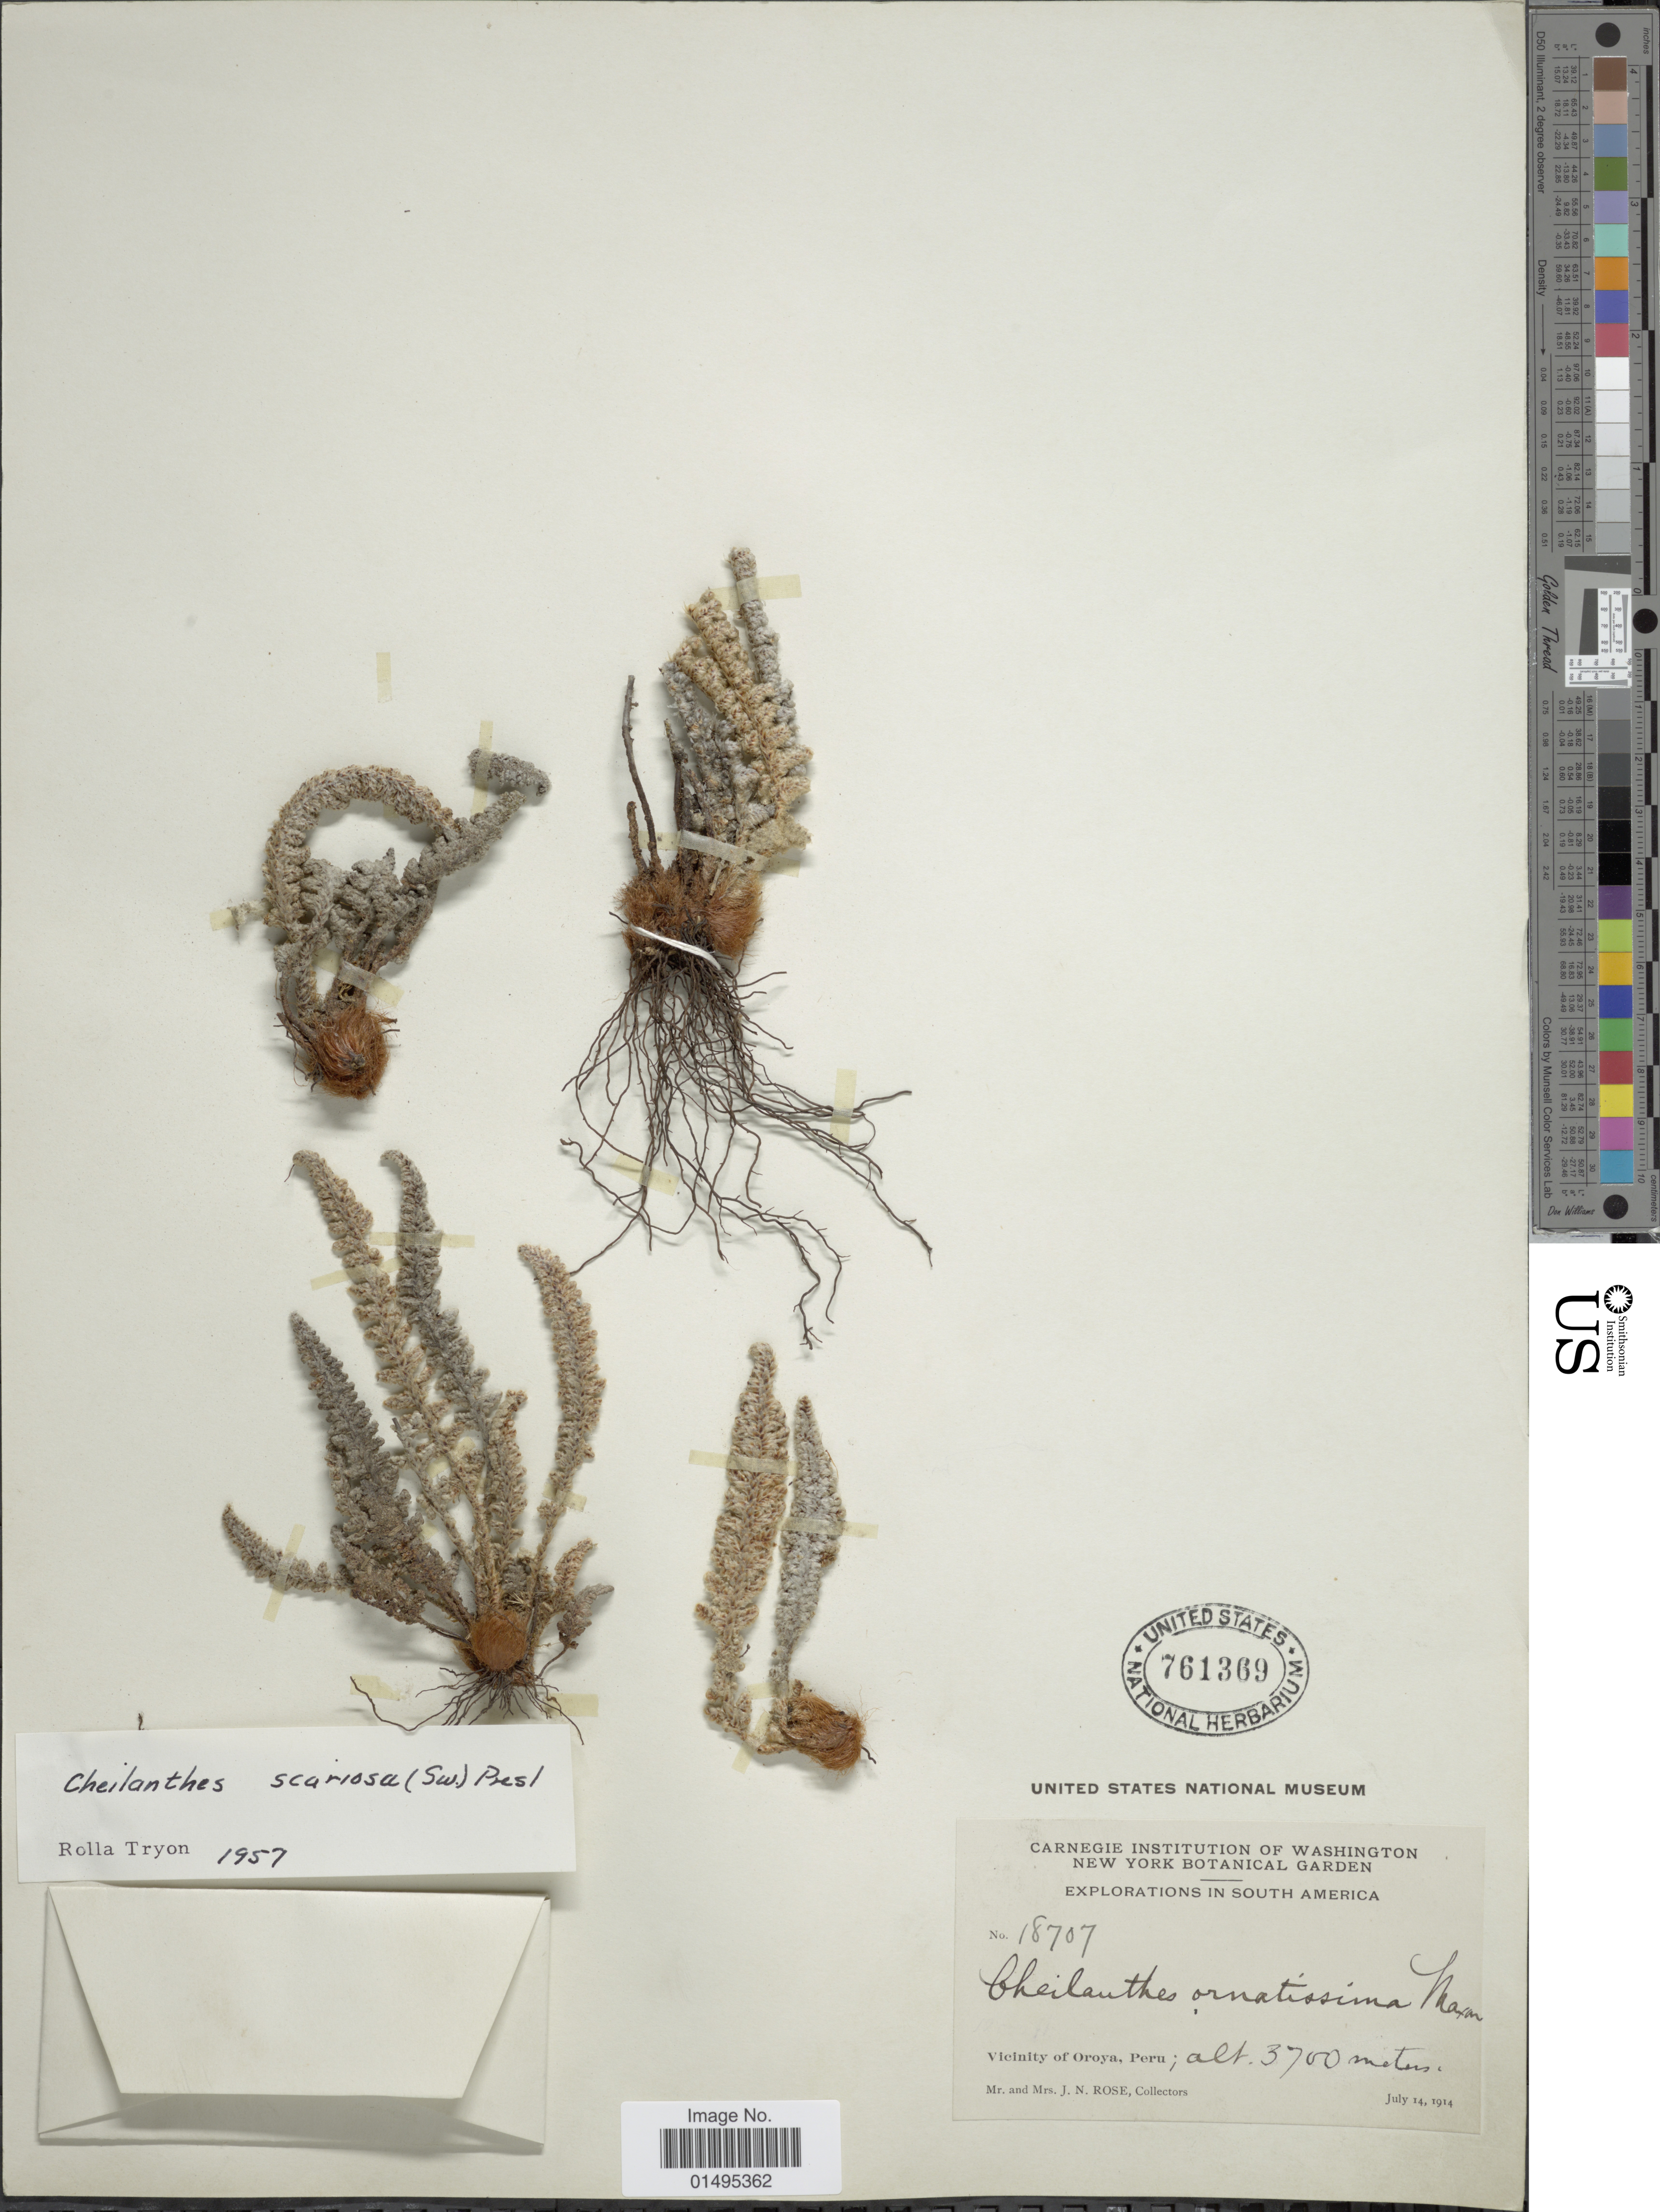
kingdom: Plantae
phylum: Tracheophyta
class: Polypodiopsida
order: Polypodiales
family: Pteridaceae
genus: Myriopteris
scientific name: Myriopteris scariosa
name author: (Sw.) Fée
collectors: J. N. Rose & L. B. Rose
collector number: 18707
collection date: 1914-07-14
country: Peru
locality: Explorations in South america, Vicinity of Oroya, Peru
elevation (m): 3700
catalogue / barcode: US 761369